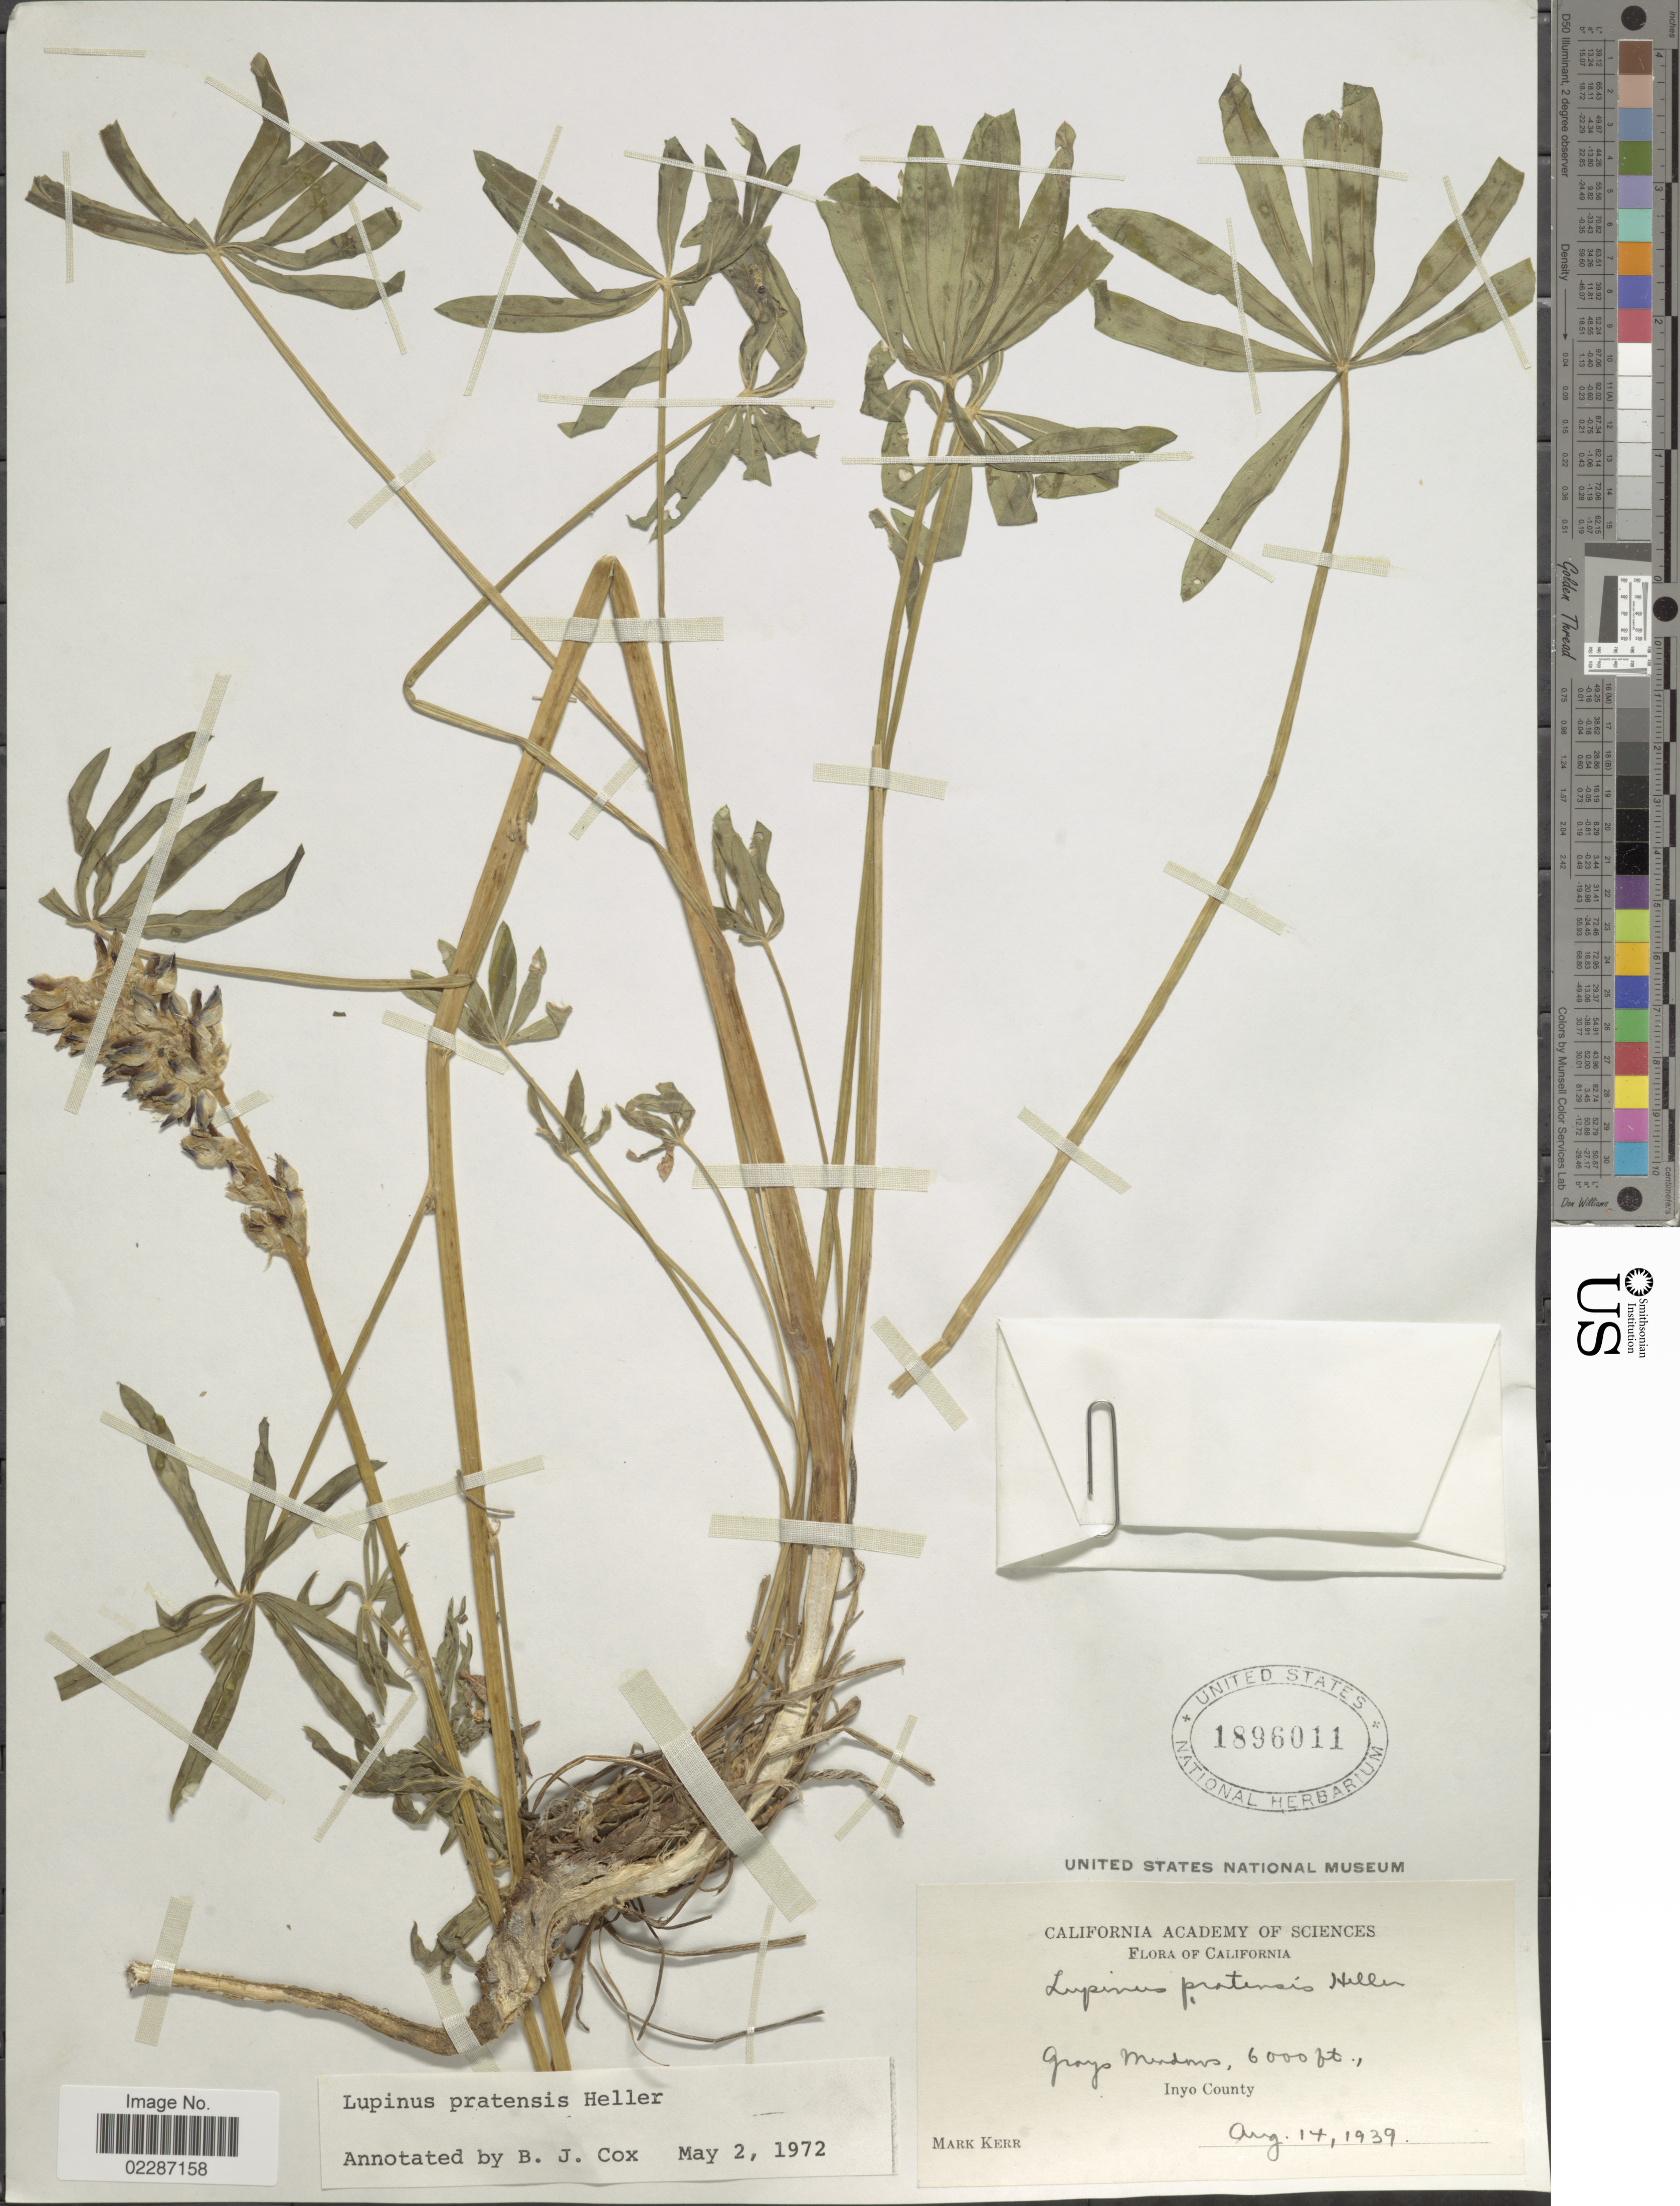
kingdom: Plantae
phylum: Tracheophyta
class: Magnoliopsida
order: Fabales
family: Fabaceae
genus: Lupinus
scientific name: Lupinus pratensis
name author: A. Heller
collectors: M. Kerr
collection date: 1939-08-14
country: United States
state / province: California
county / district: Inyo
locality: Inyo County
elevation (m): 1829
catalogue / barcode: US 1896011